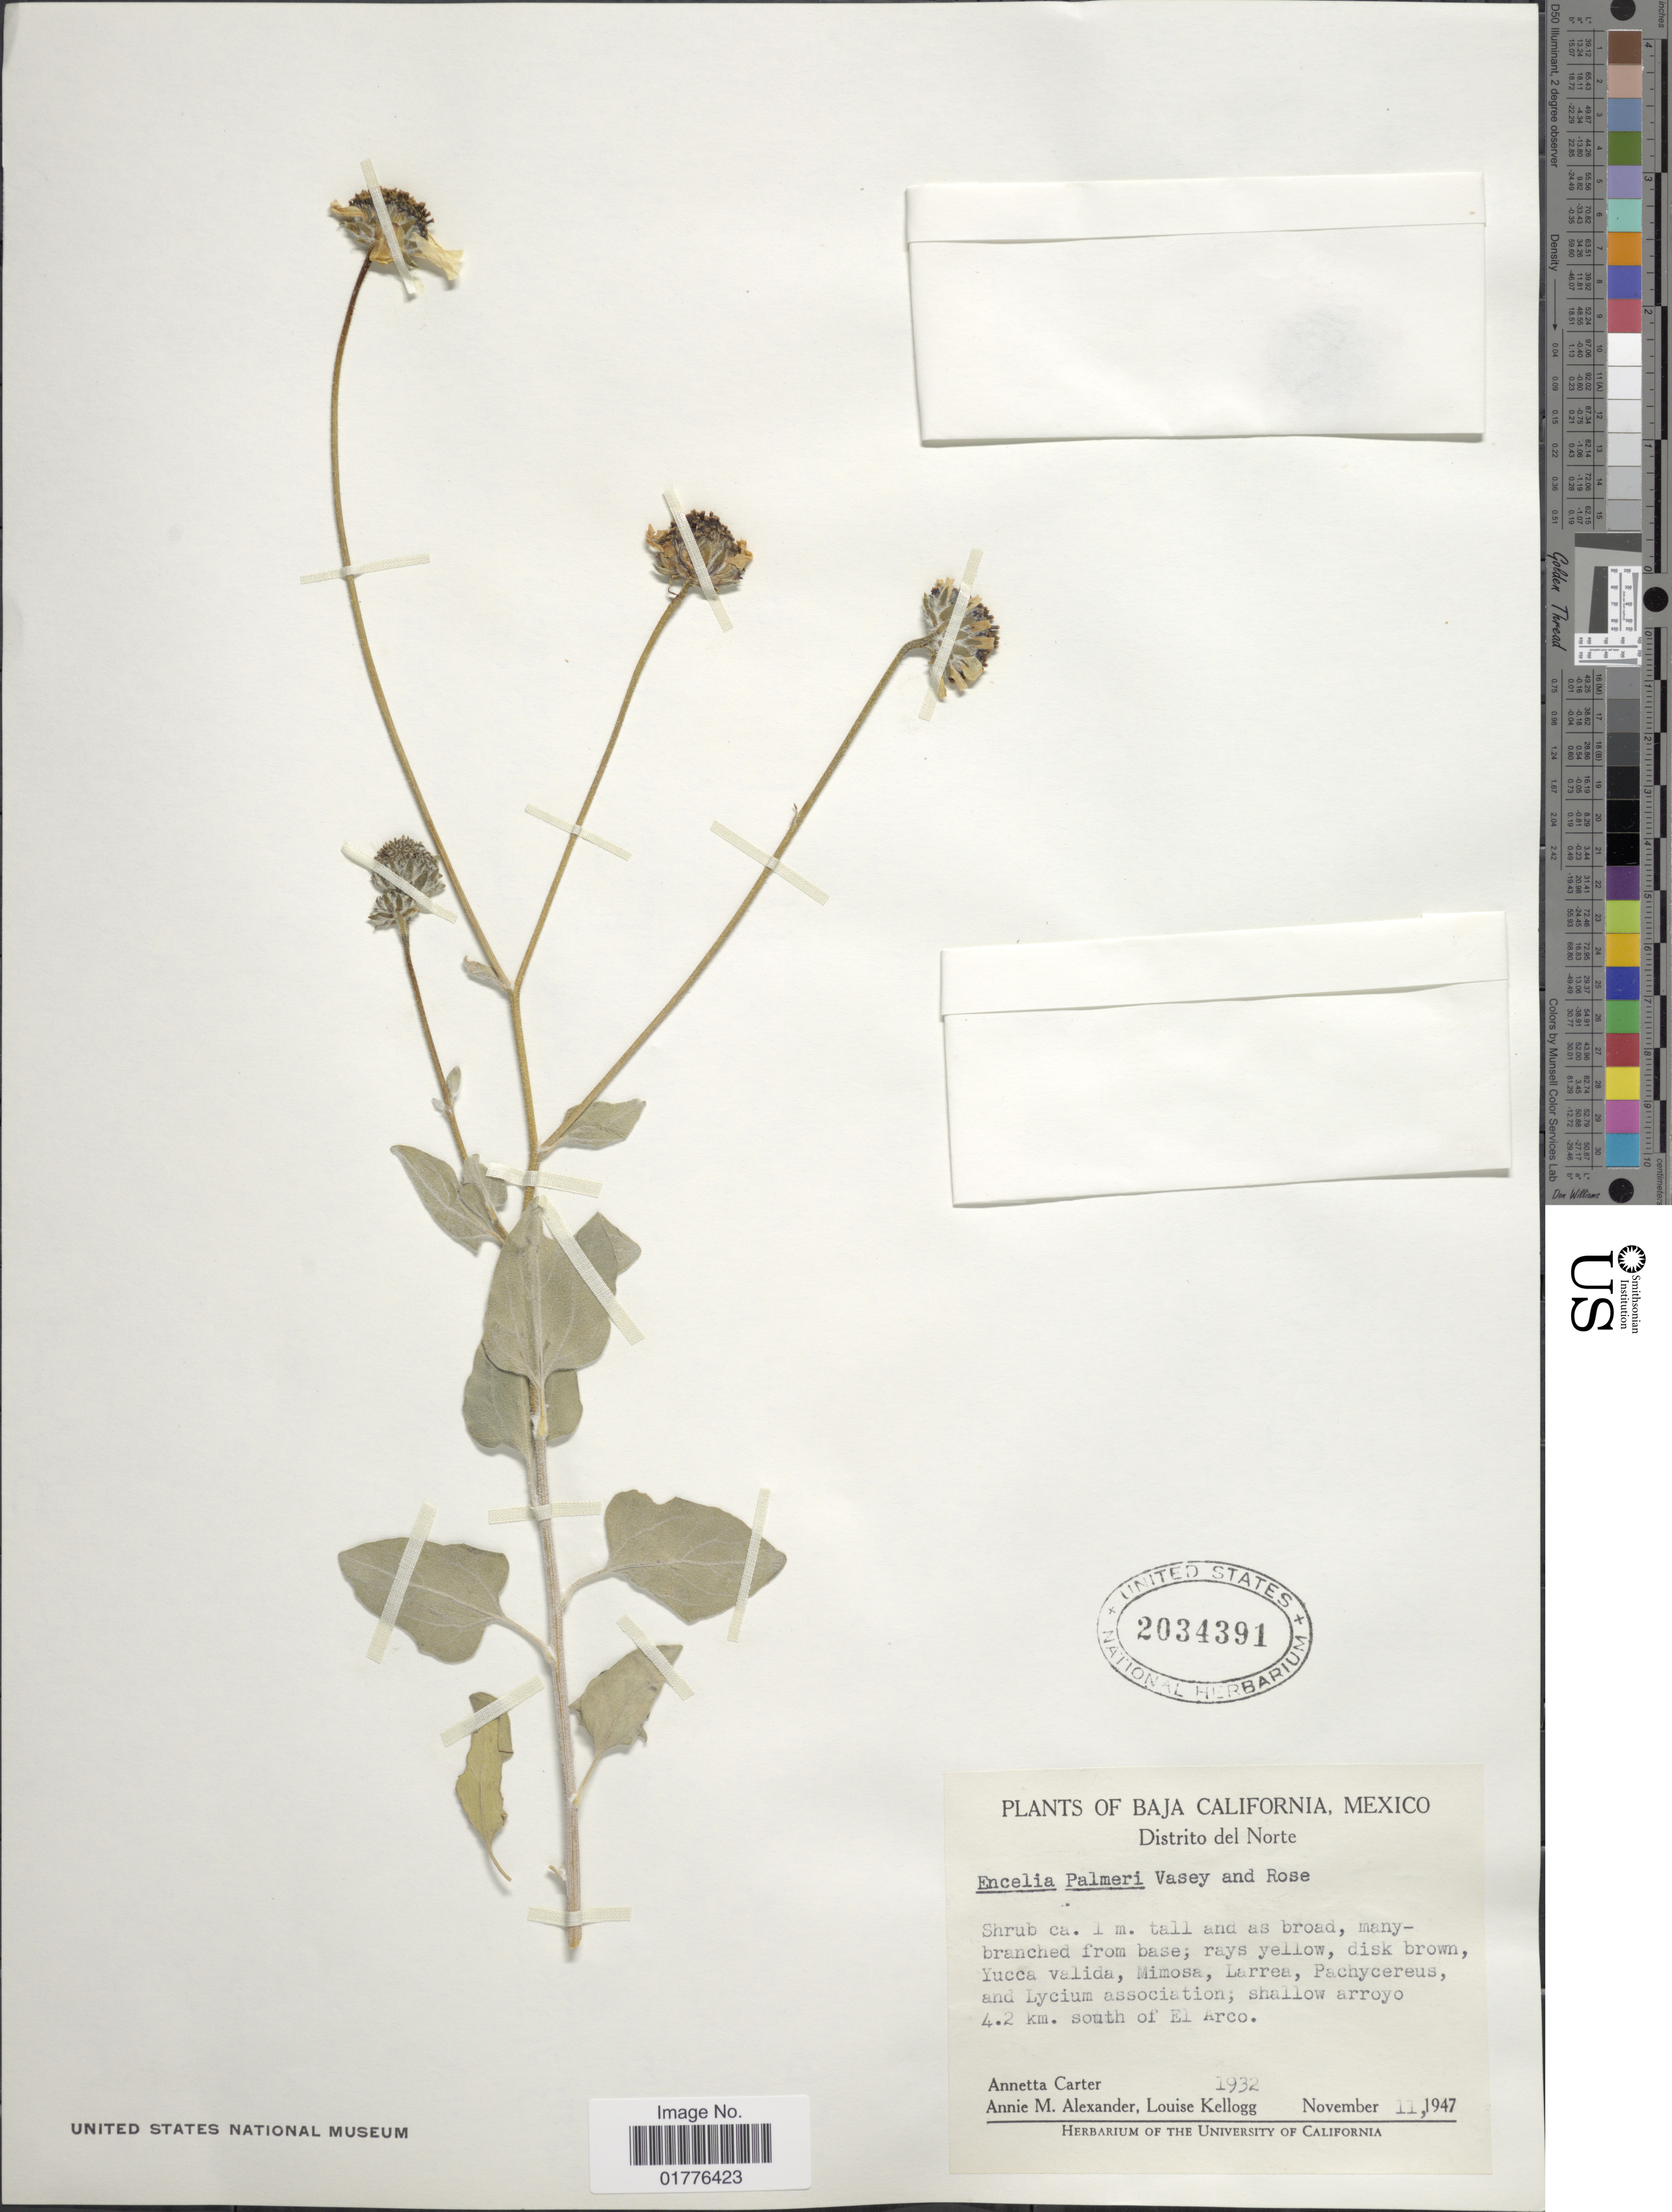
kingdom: Plantae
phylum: Tracheophyta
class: Magnoliopsida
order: Asterales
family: Asteraceae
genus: Encelia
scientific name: Encelia palmeri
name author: Vasey & Rose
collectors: A. Carter, A. M. Alexander & L. Kellogg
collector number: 1932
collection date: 1947-11-11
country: Mexico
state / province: Baja California Sur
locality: Distrito del Norte, 4.2 km. south of El Arco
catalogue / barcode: US 2034391